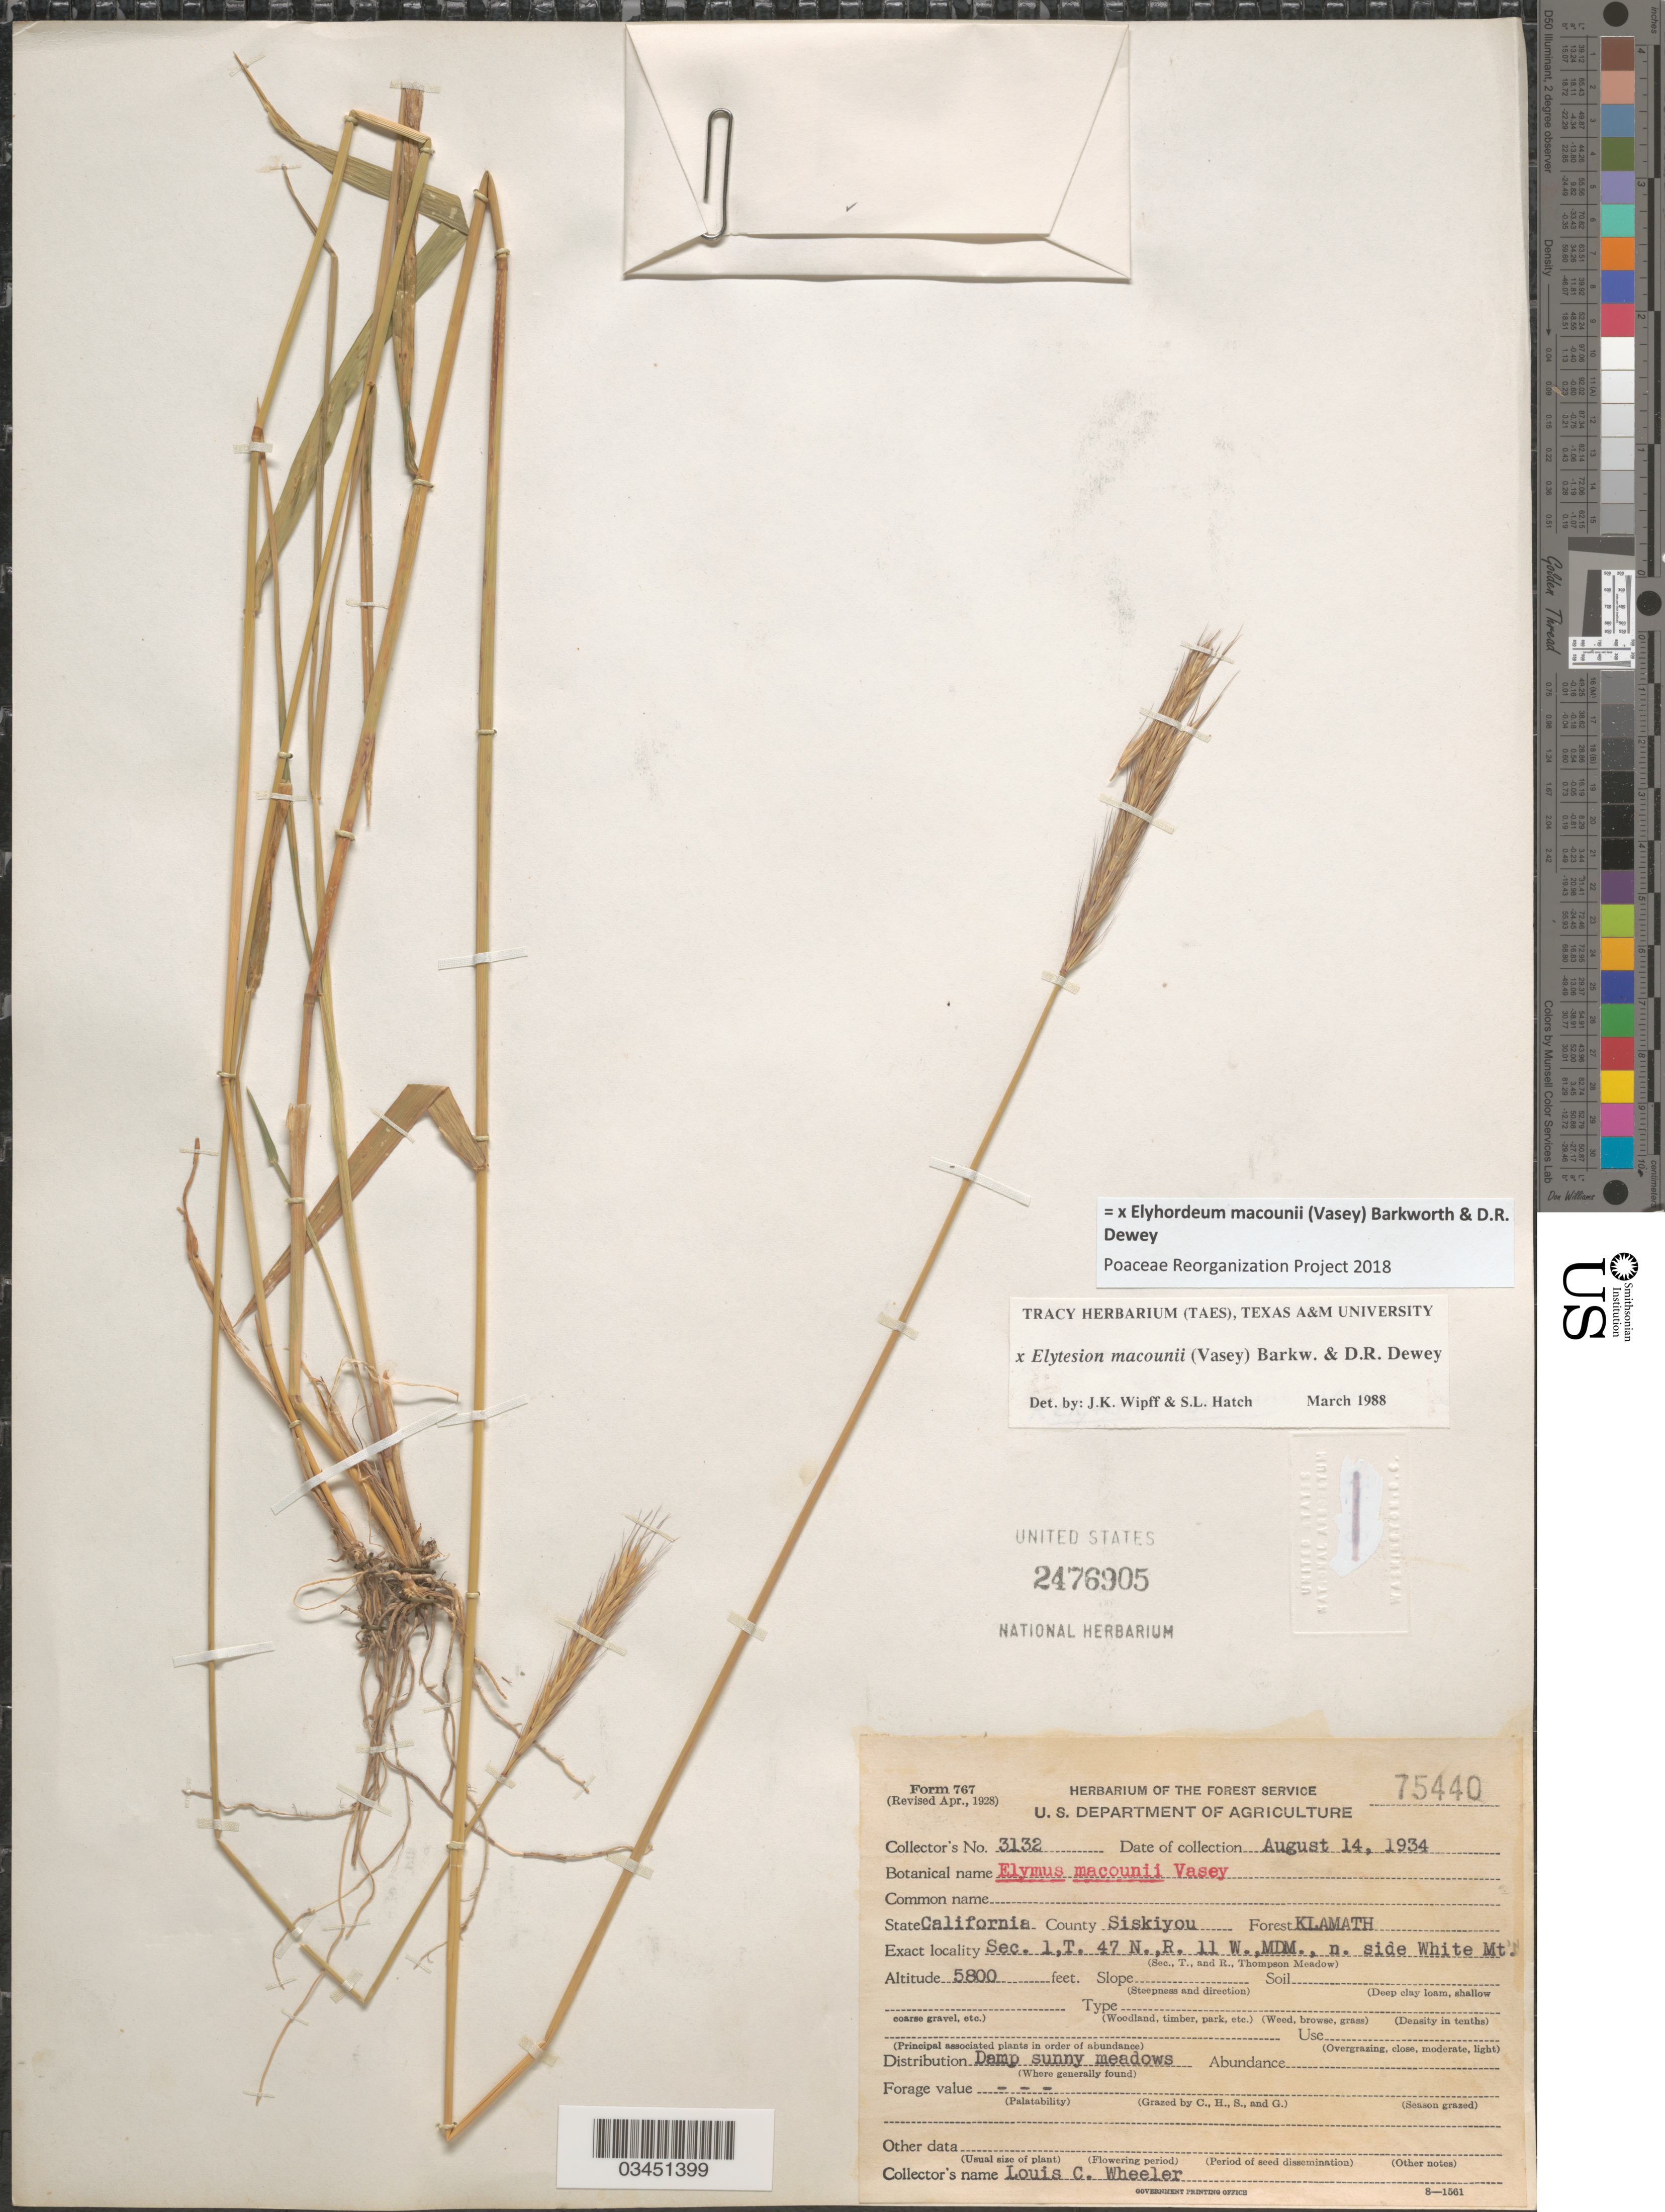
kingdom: Plantae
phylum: Tracheophyta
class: Liliopsida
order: Poales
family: Poaceae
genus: Elyhordeum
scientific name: x Elyhordeum macounii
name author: (Vasey) Barkworth & Dewey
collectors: L. C. Wheeler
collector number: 3132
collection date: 1934-08-14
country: United States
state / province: California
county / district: Siskiyou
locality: County Siskiyou. Forest Klamath. Sec. 1, T. 47 N., R. 11 W., MDM., n. side White Mt.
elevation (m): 1768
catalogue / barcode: US 2476905